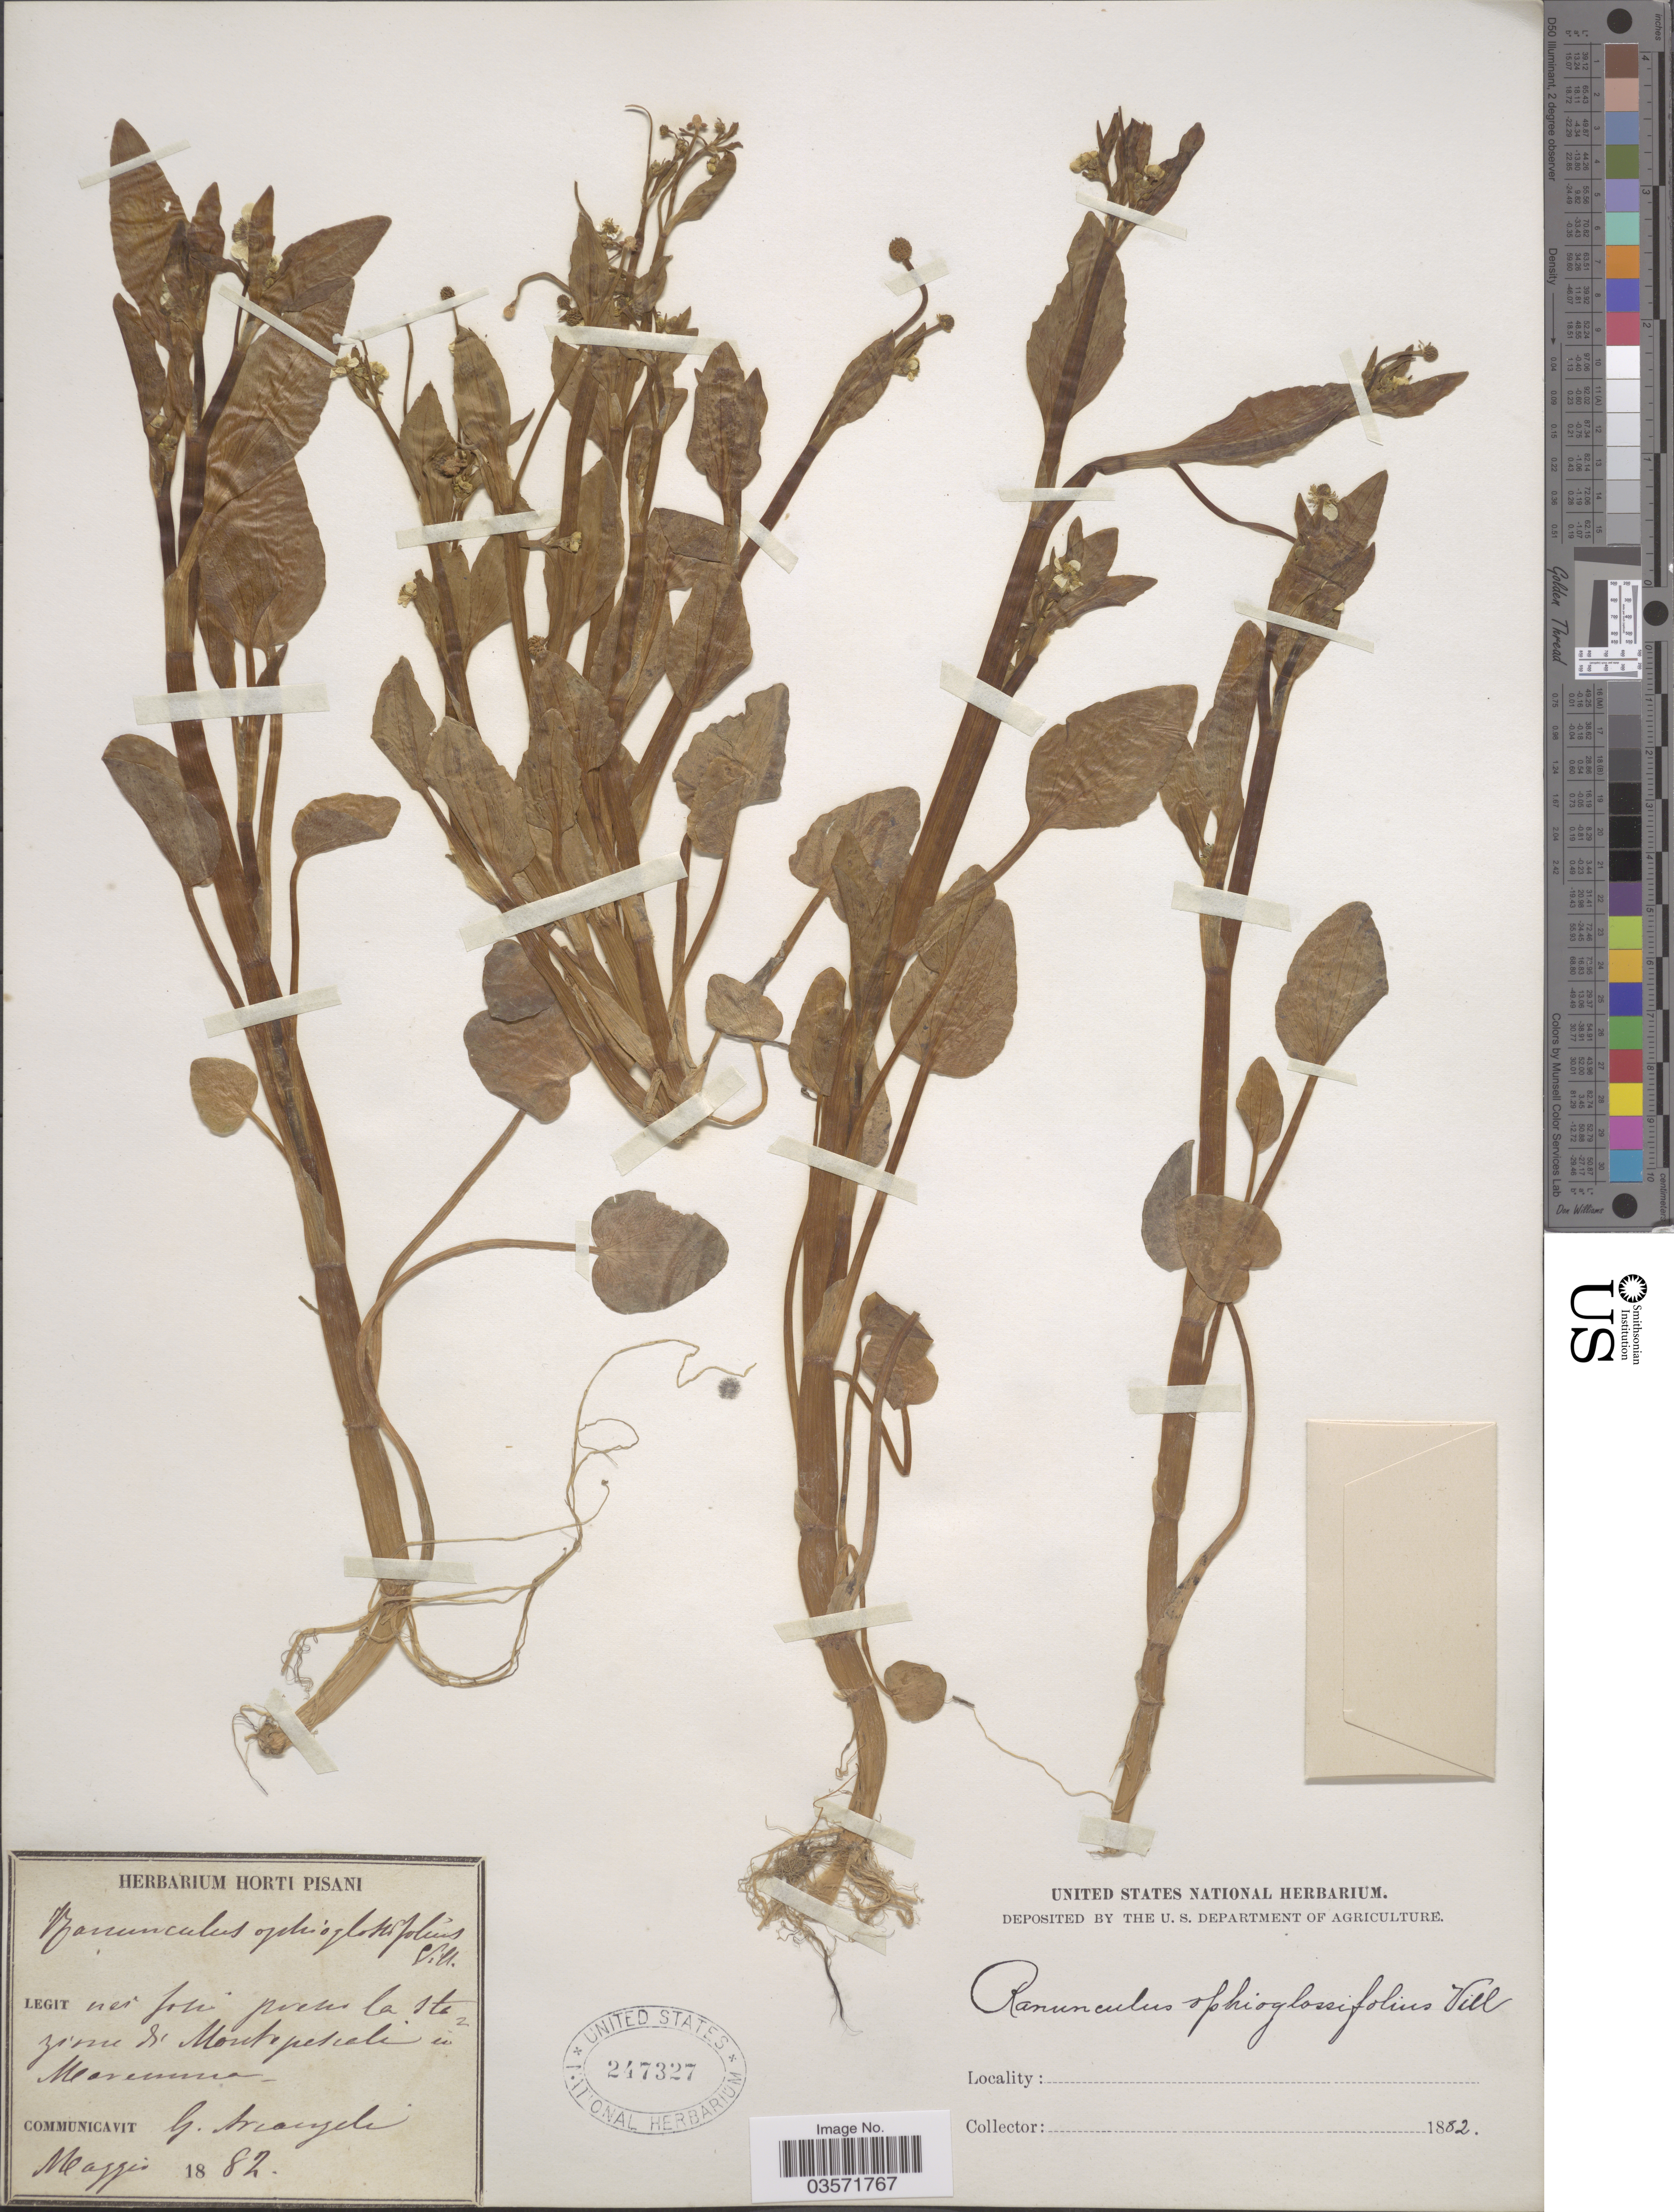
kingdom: Plantae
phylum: Tracheophyta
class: Magnoliopsida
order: Ranunculales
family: Ranunculaceae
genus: Ranunculus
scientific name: Ranunculus ophioglossifolius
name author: Vill.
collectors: ex herb. Pisani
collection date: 1882-05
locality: Ni Joli preno la Stazione de Montepehali in Mosemma. [interpreted]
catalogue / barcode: US 247327